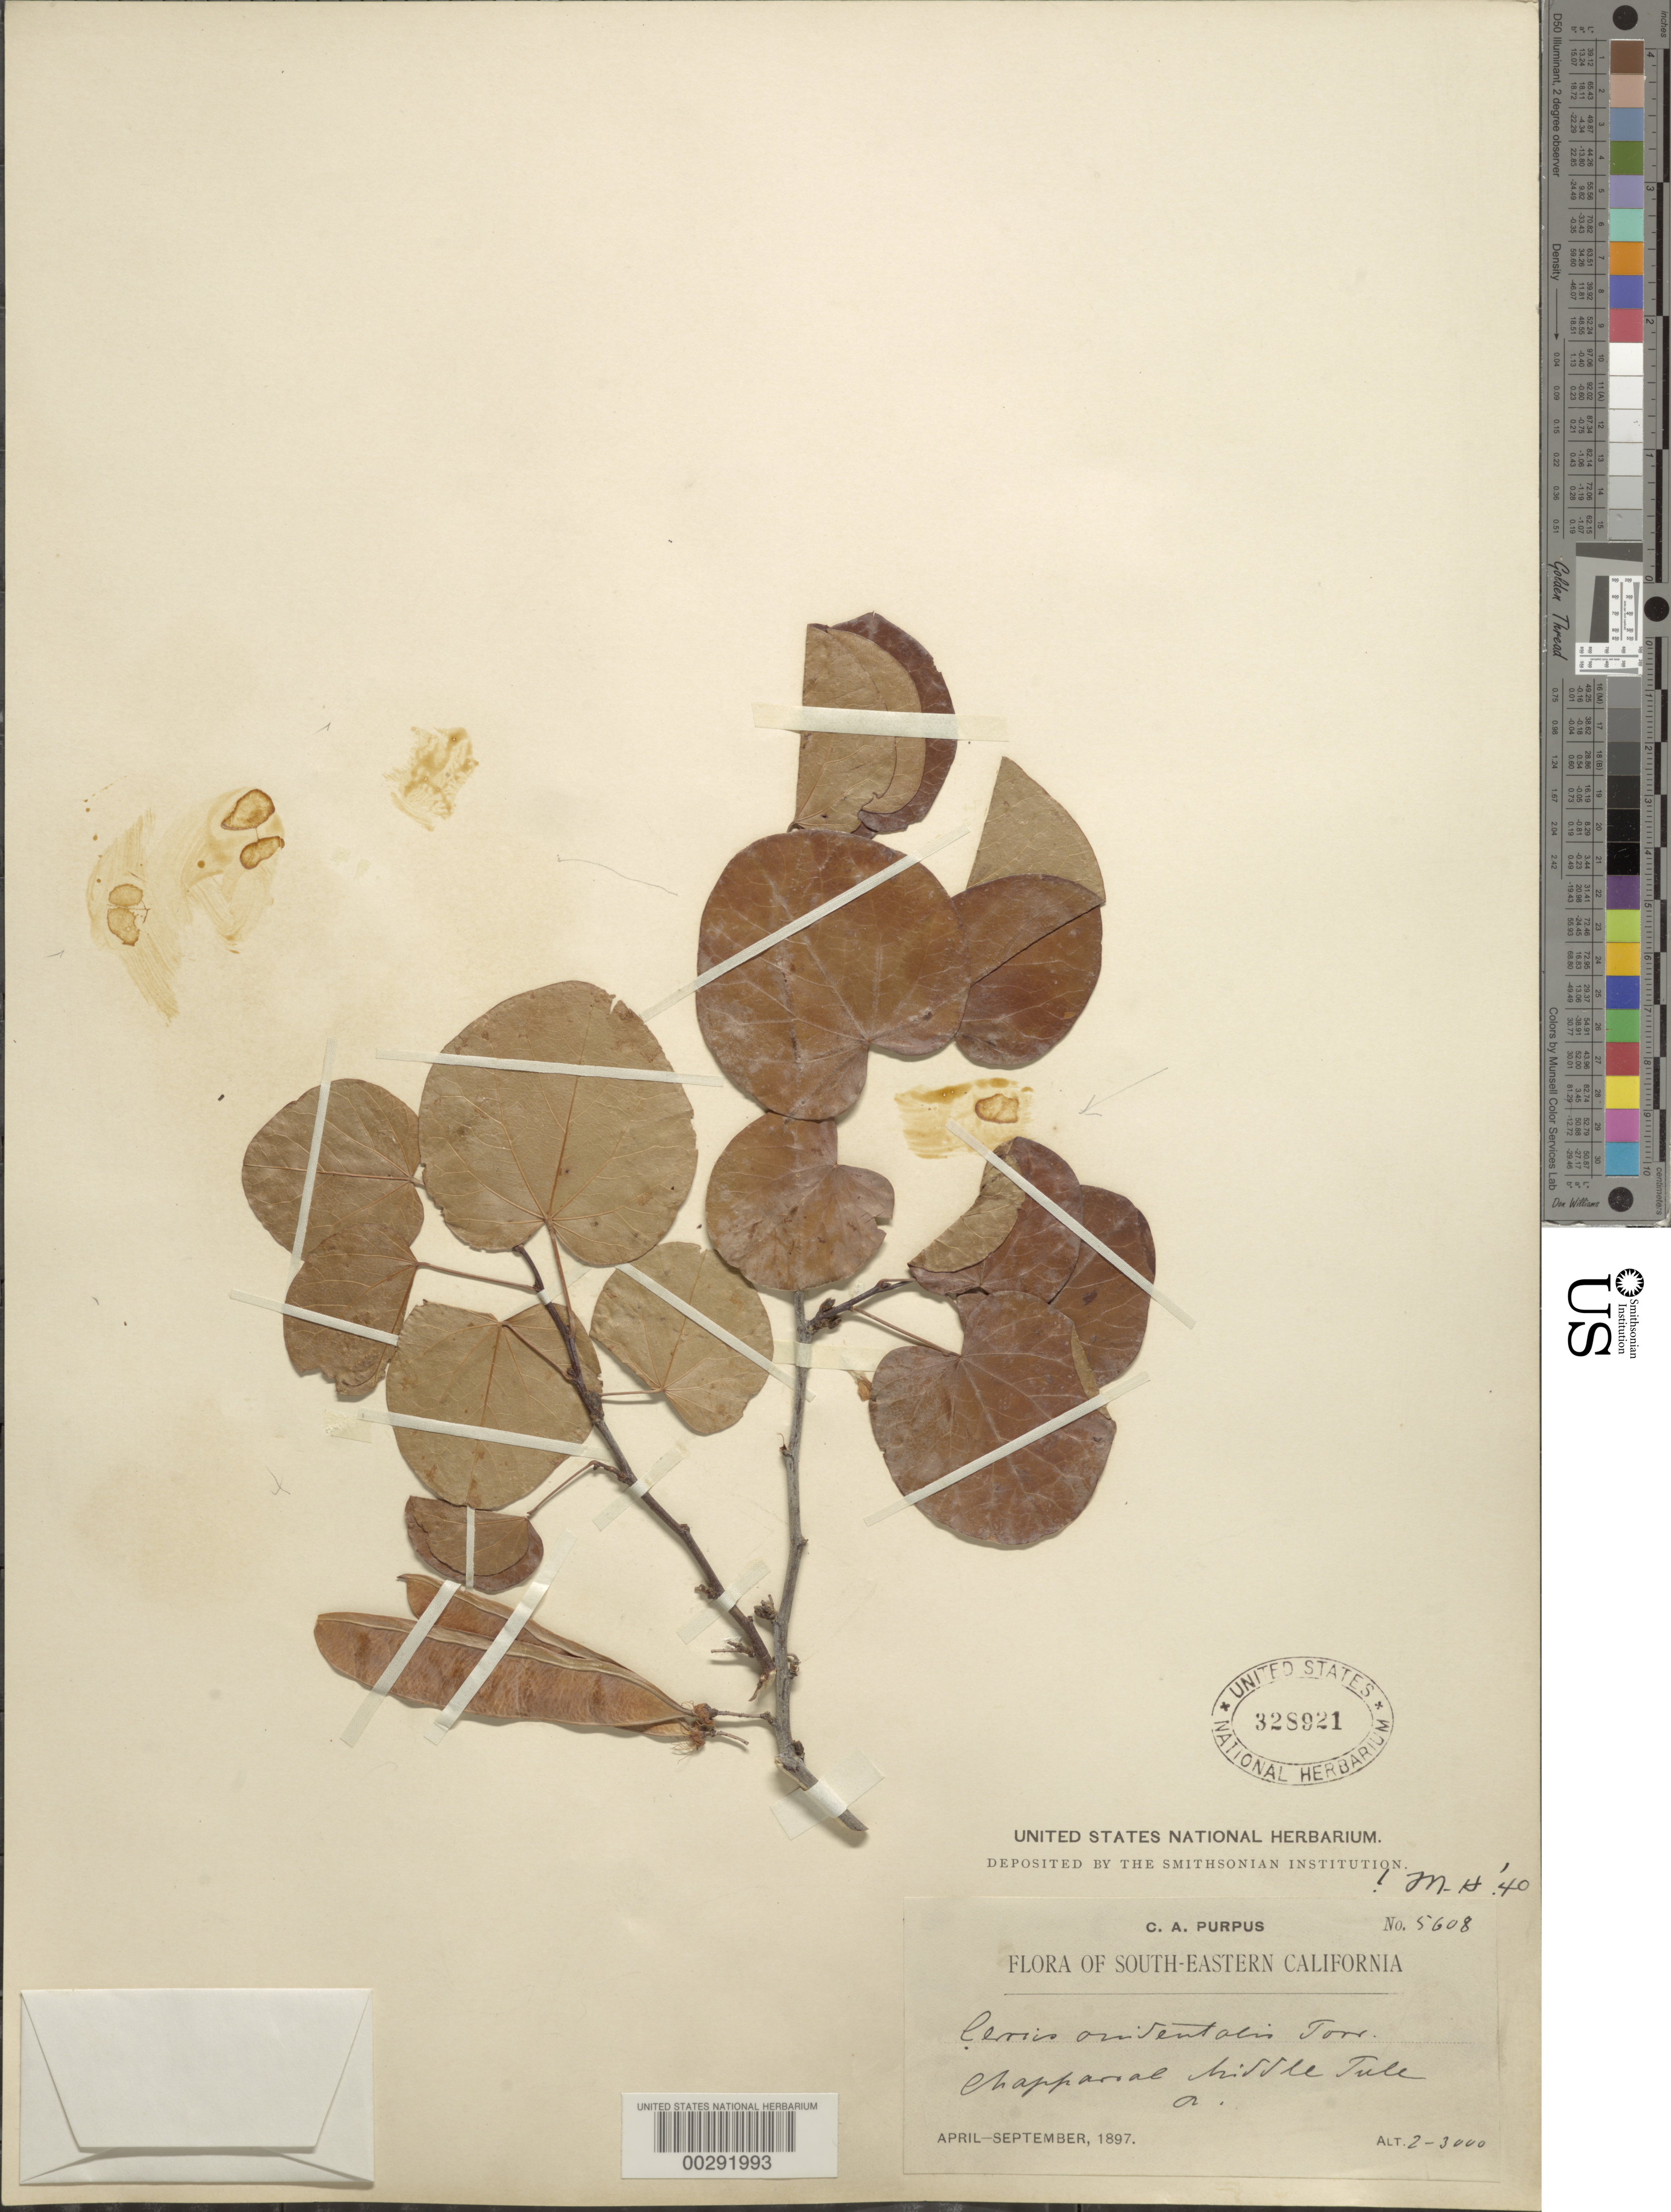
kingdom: Plantae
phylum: Tracheophyta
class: Magnoliopsida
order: Fabales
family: Fabaceae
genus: Cercis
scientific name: Cercis occidentalis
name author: Torr. ex A. Gray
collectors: C. A. Purpus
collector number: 5608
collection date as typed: Apr 1897 to -- Sep 1897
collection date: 1897-04/1897-09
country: United States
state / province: California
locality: Tule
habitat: Chapparal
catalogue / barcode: US 328921